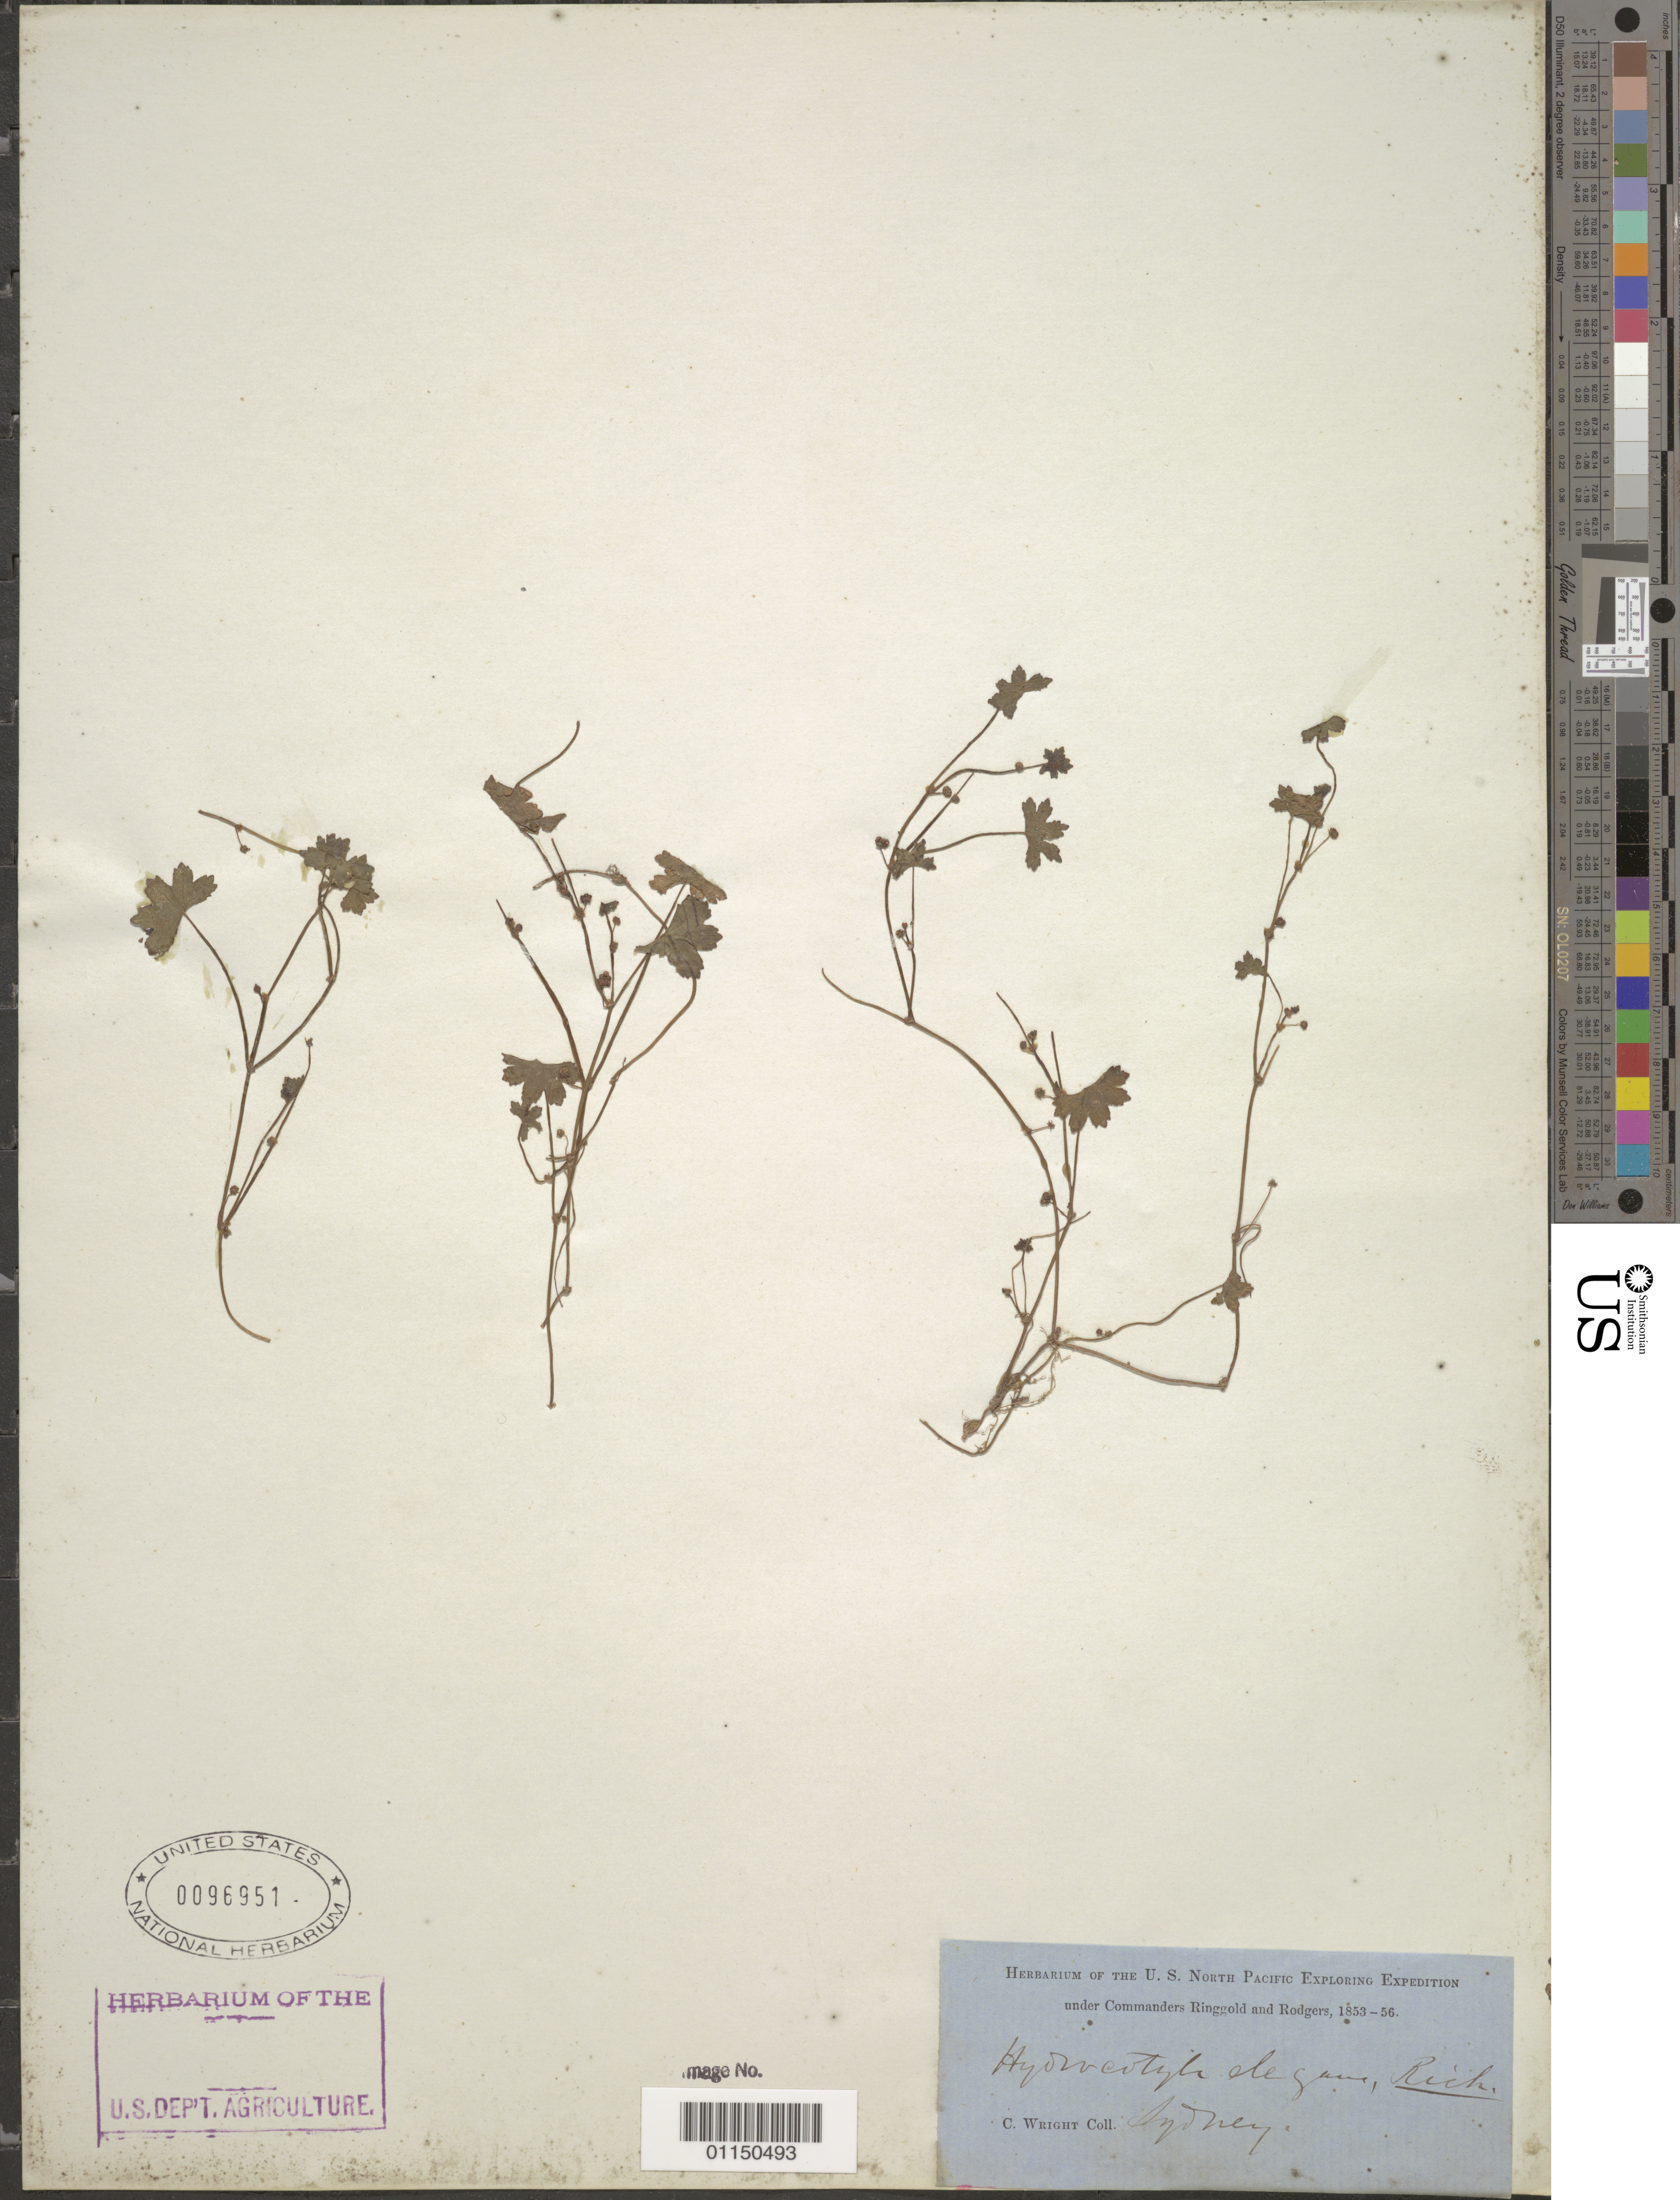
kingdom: Plantae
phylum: Tracheophyta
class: Magnoliopsida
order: Apiales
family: Araliaceae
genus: Hydrocotyle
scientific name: Hydrocotyle elegans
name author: A. Rich.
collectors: C. Wright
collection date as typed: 1853 to -- -- 1856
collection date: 1853/1856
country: Australia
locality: Sydney.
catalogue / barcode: US 96951